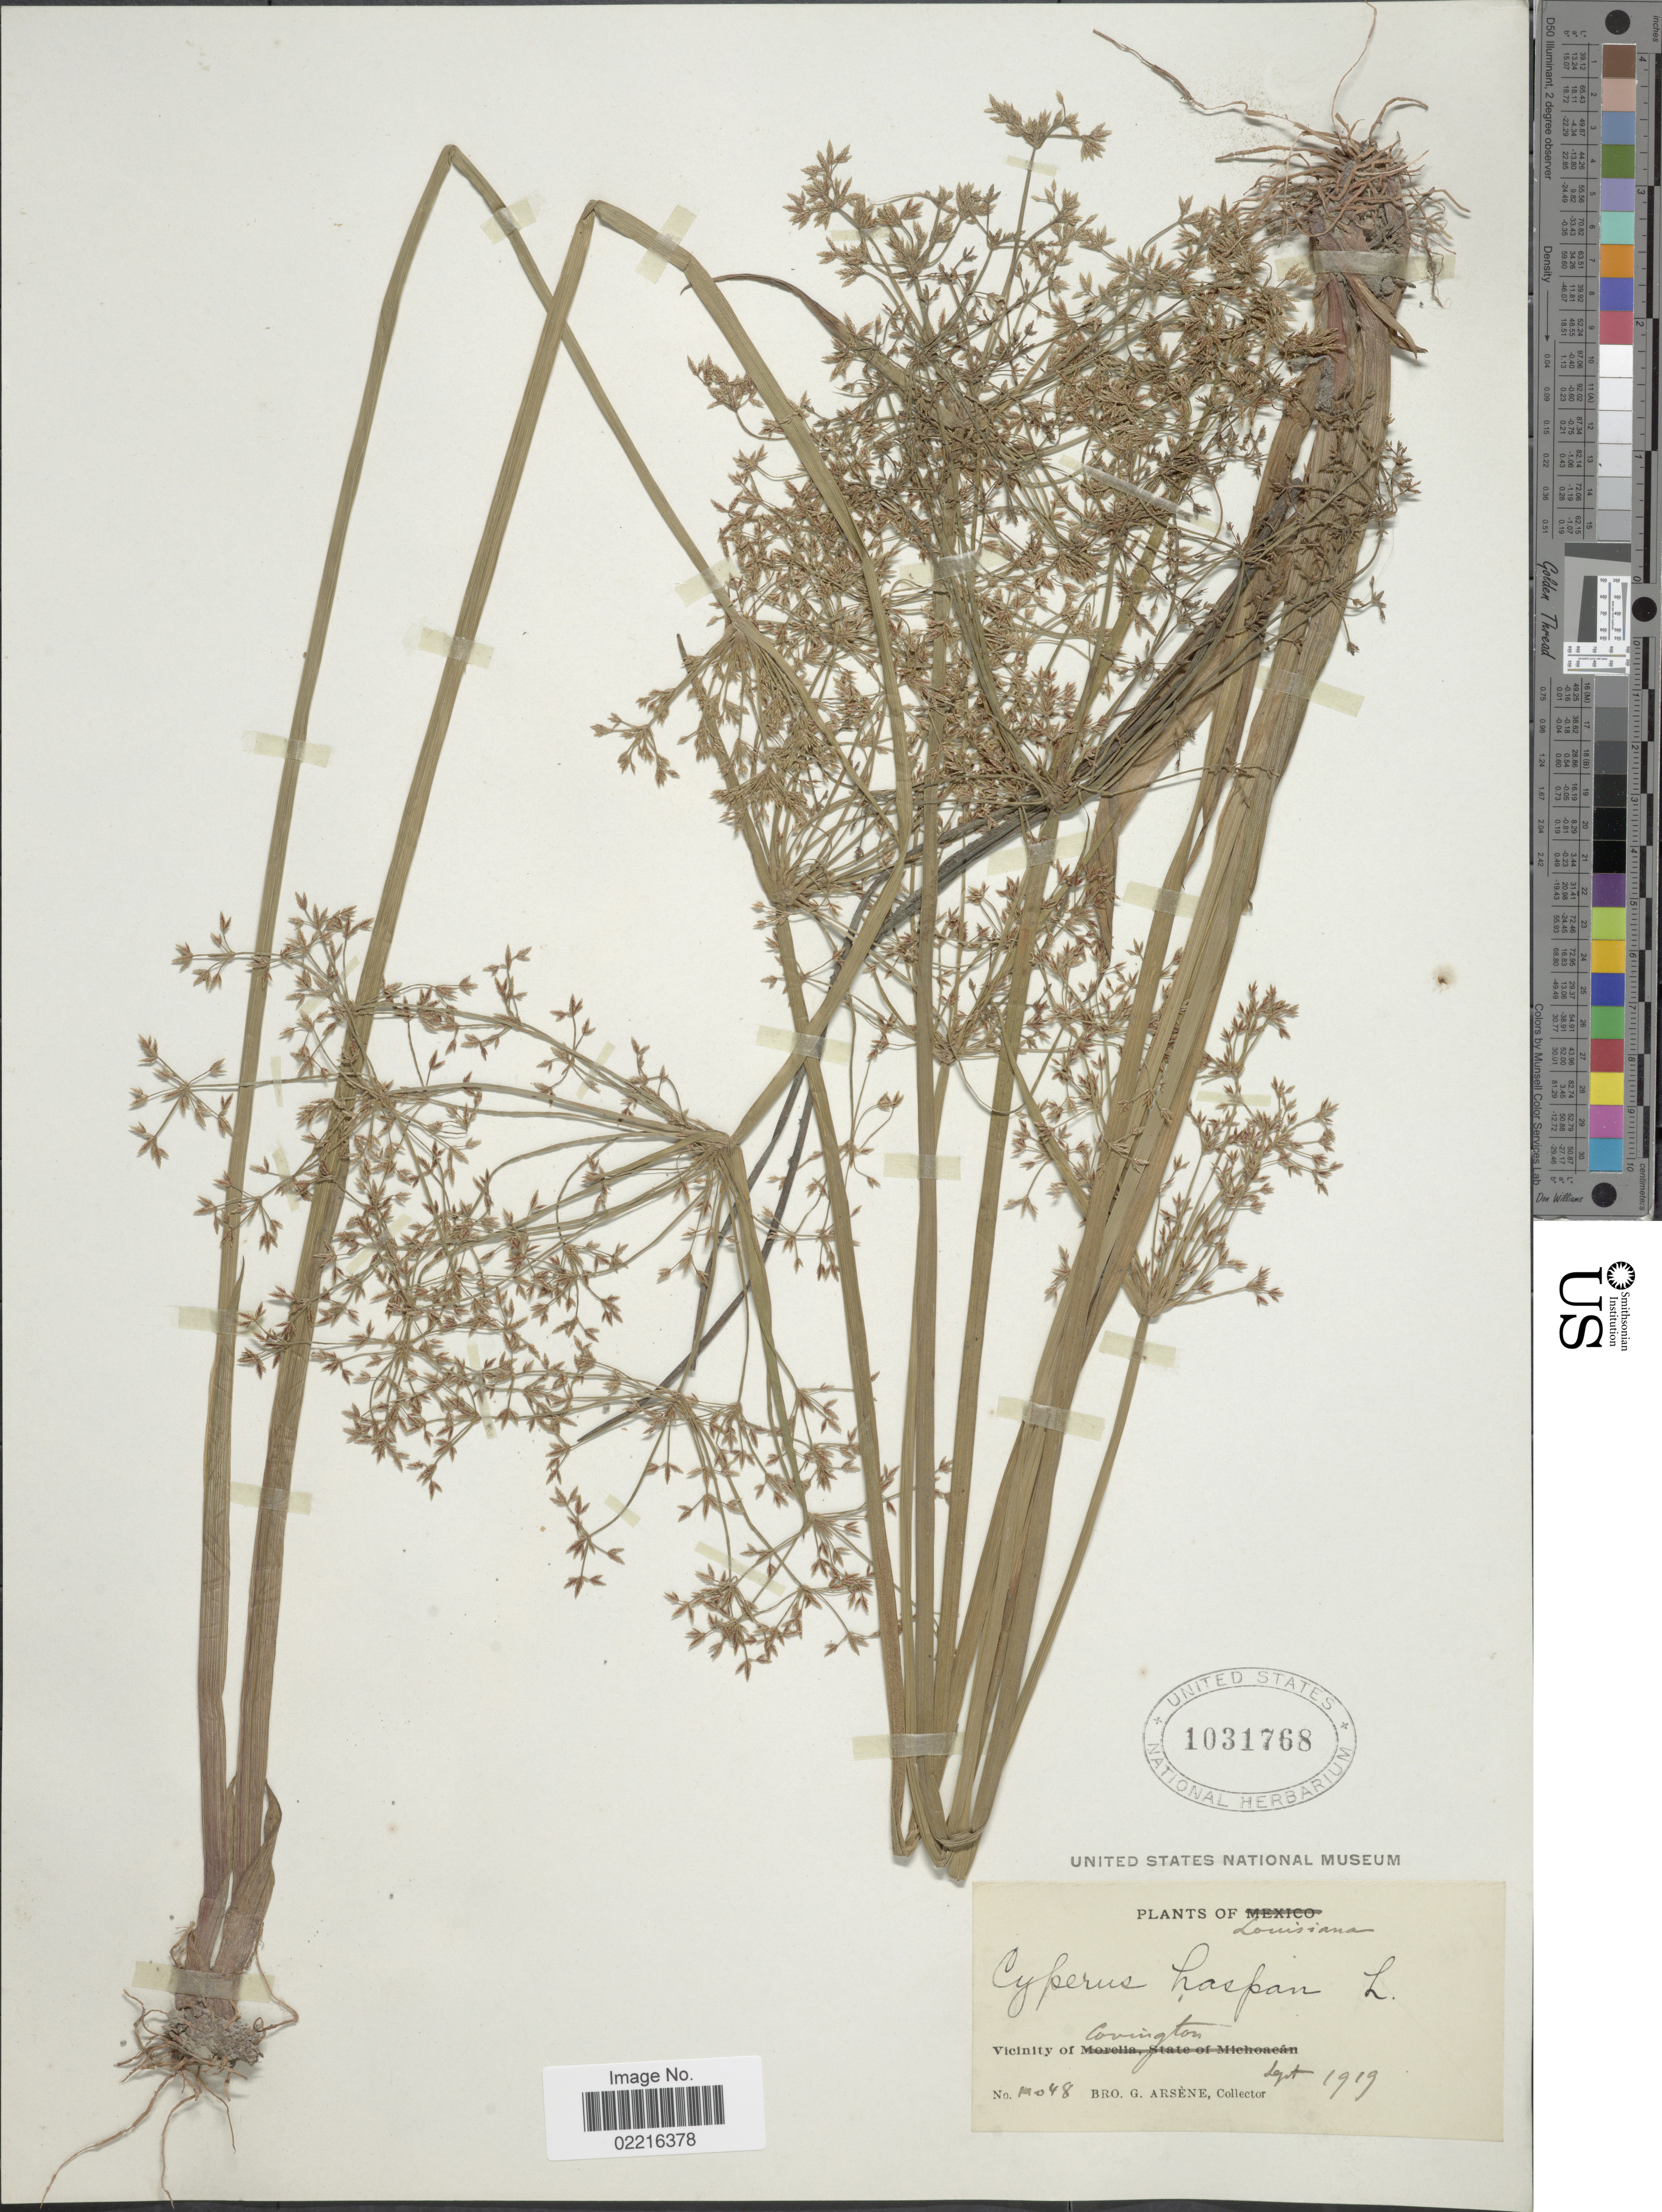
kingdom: Plantae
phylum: Tracheophyta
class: Liliopsida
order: Poales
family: Cyperaceae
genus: Cyperus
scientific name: Cyperus haspan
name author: L.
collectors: Bro. G. Arsène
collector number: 11048*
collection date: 1919-09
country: United States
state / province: Louisiana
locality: Vicinity of Covington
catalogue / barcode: US 1031768